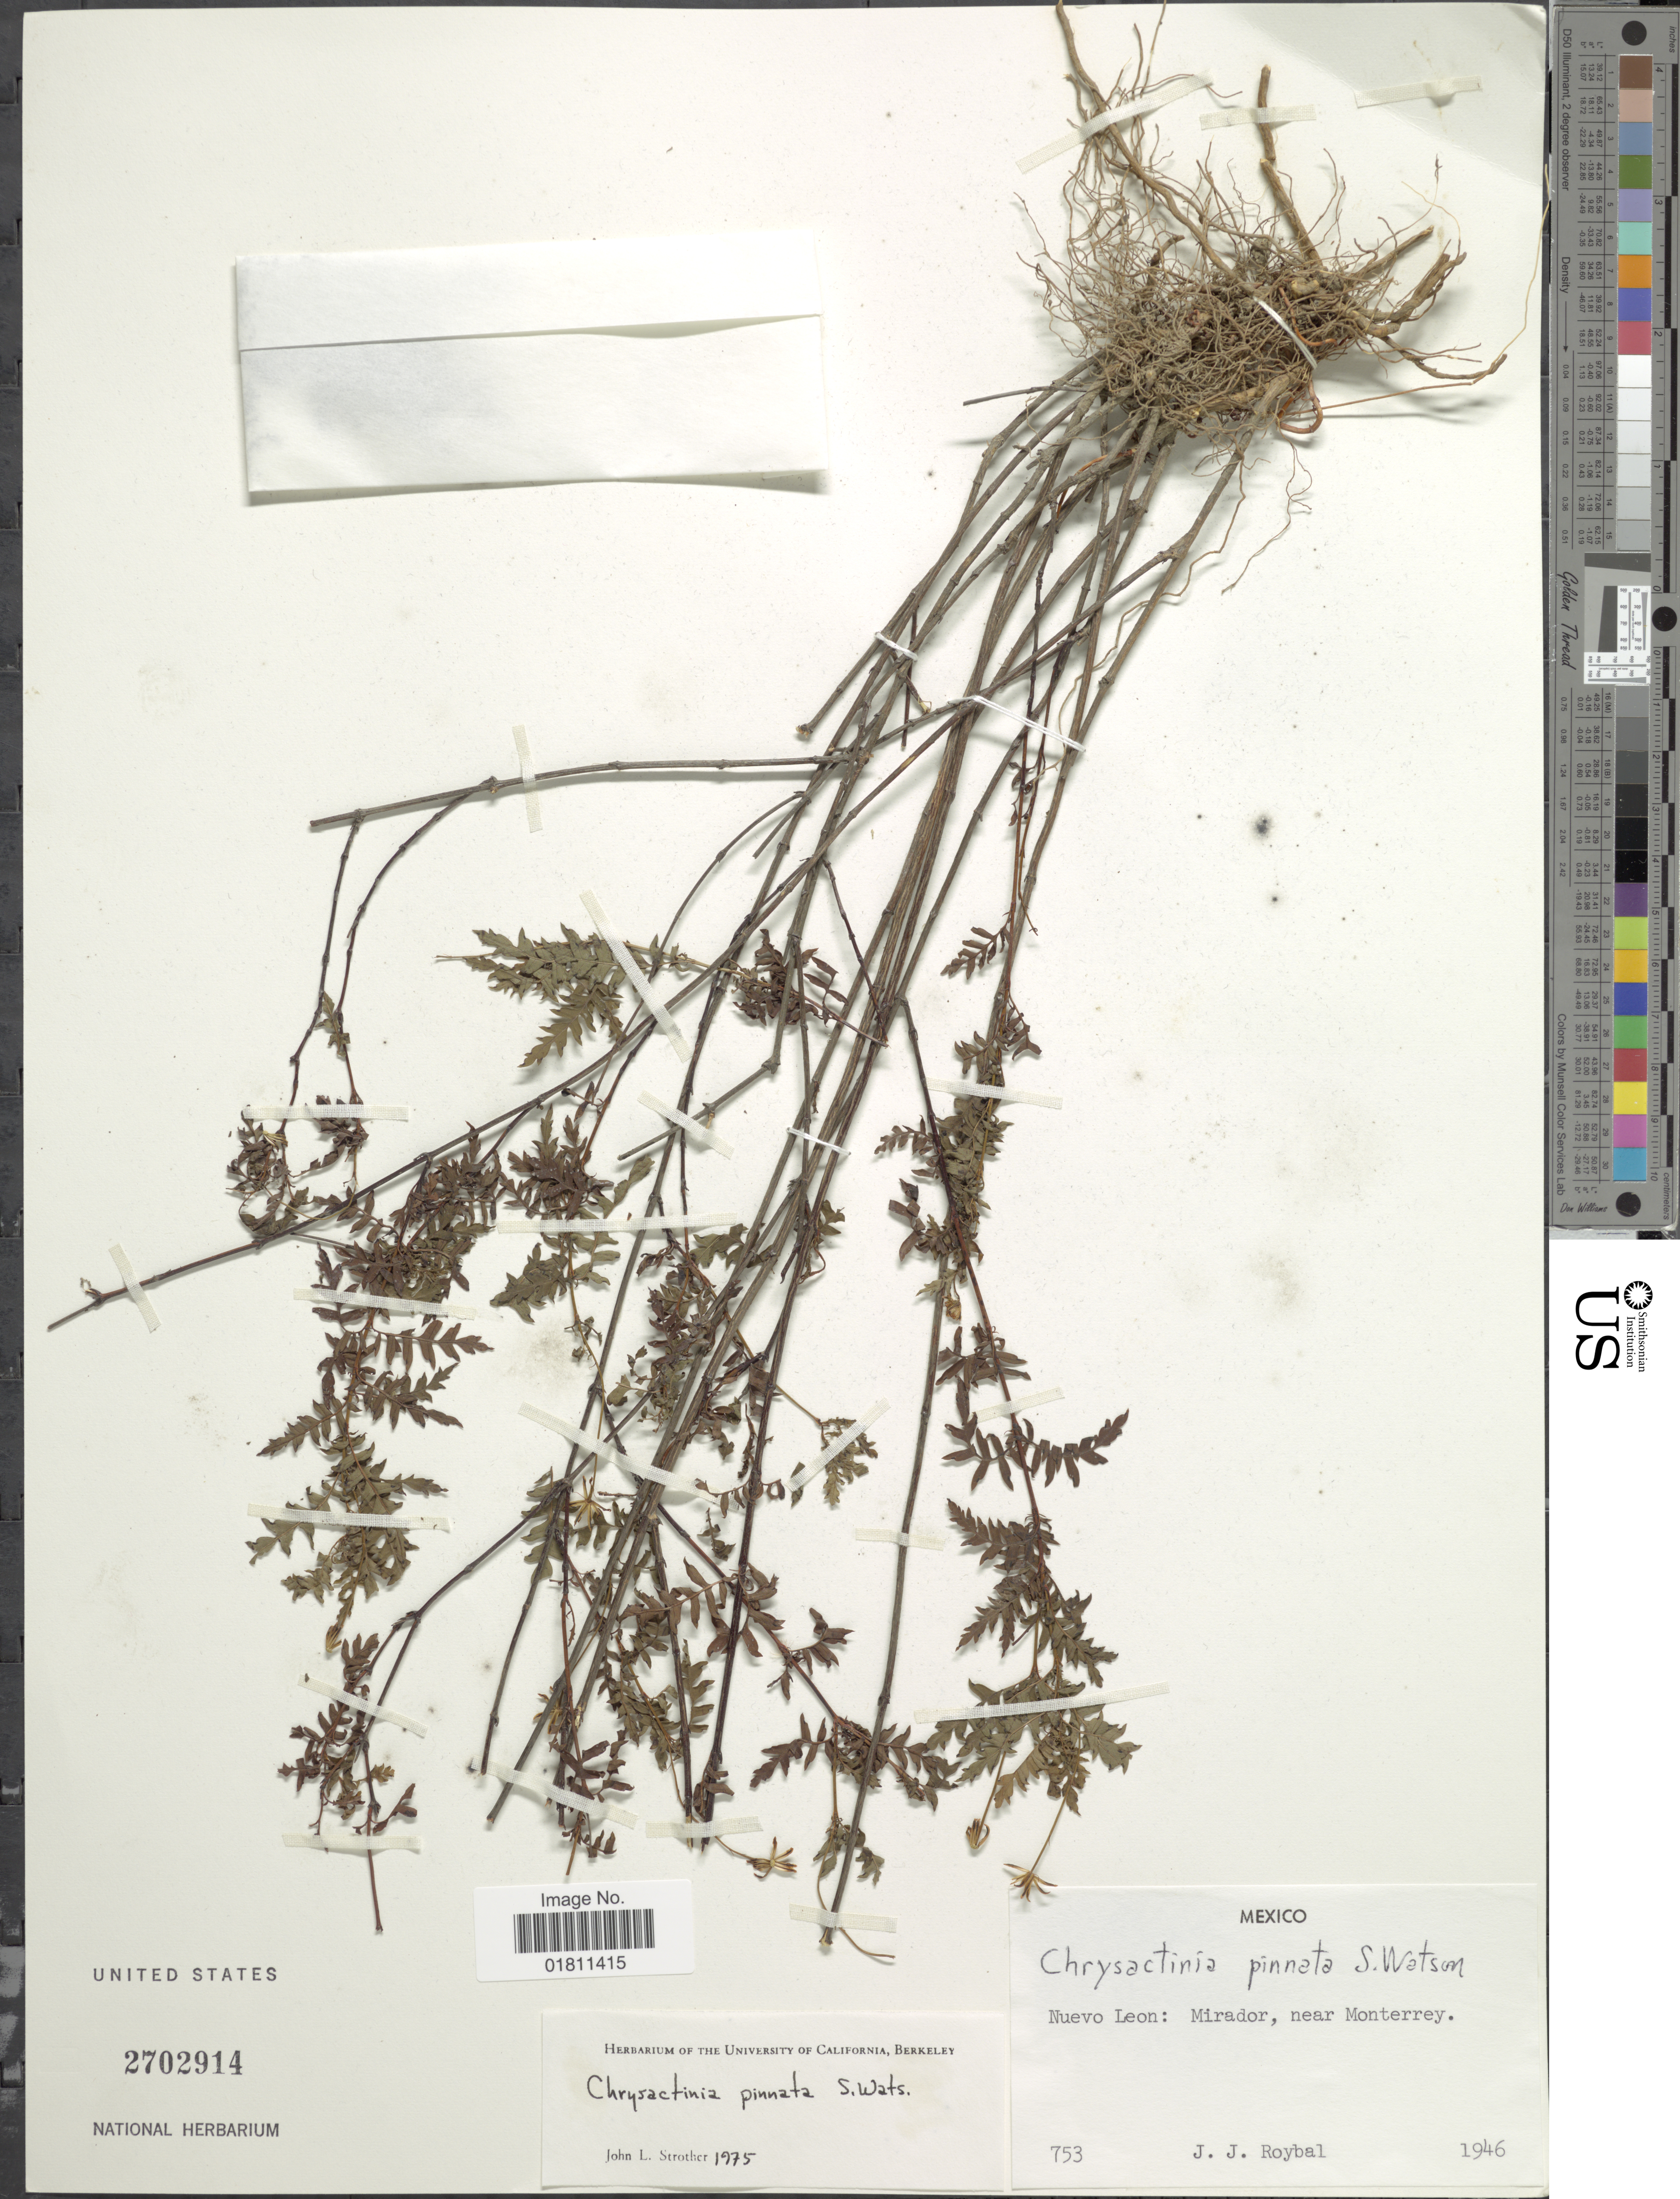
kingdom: Plantae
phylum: Tracheophyta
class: Magnoliopsida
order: Asterales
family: Asteraceae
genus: Chrysactinia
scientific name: Chrysactinia pinnata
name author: S. Watson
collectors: J. J. Roybal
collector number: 753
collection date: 1946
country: Mexico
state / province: Nuevo León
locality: Nuevo Leon: Mirador, near Monterrey.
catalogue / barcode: US 2702914